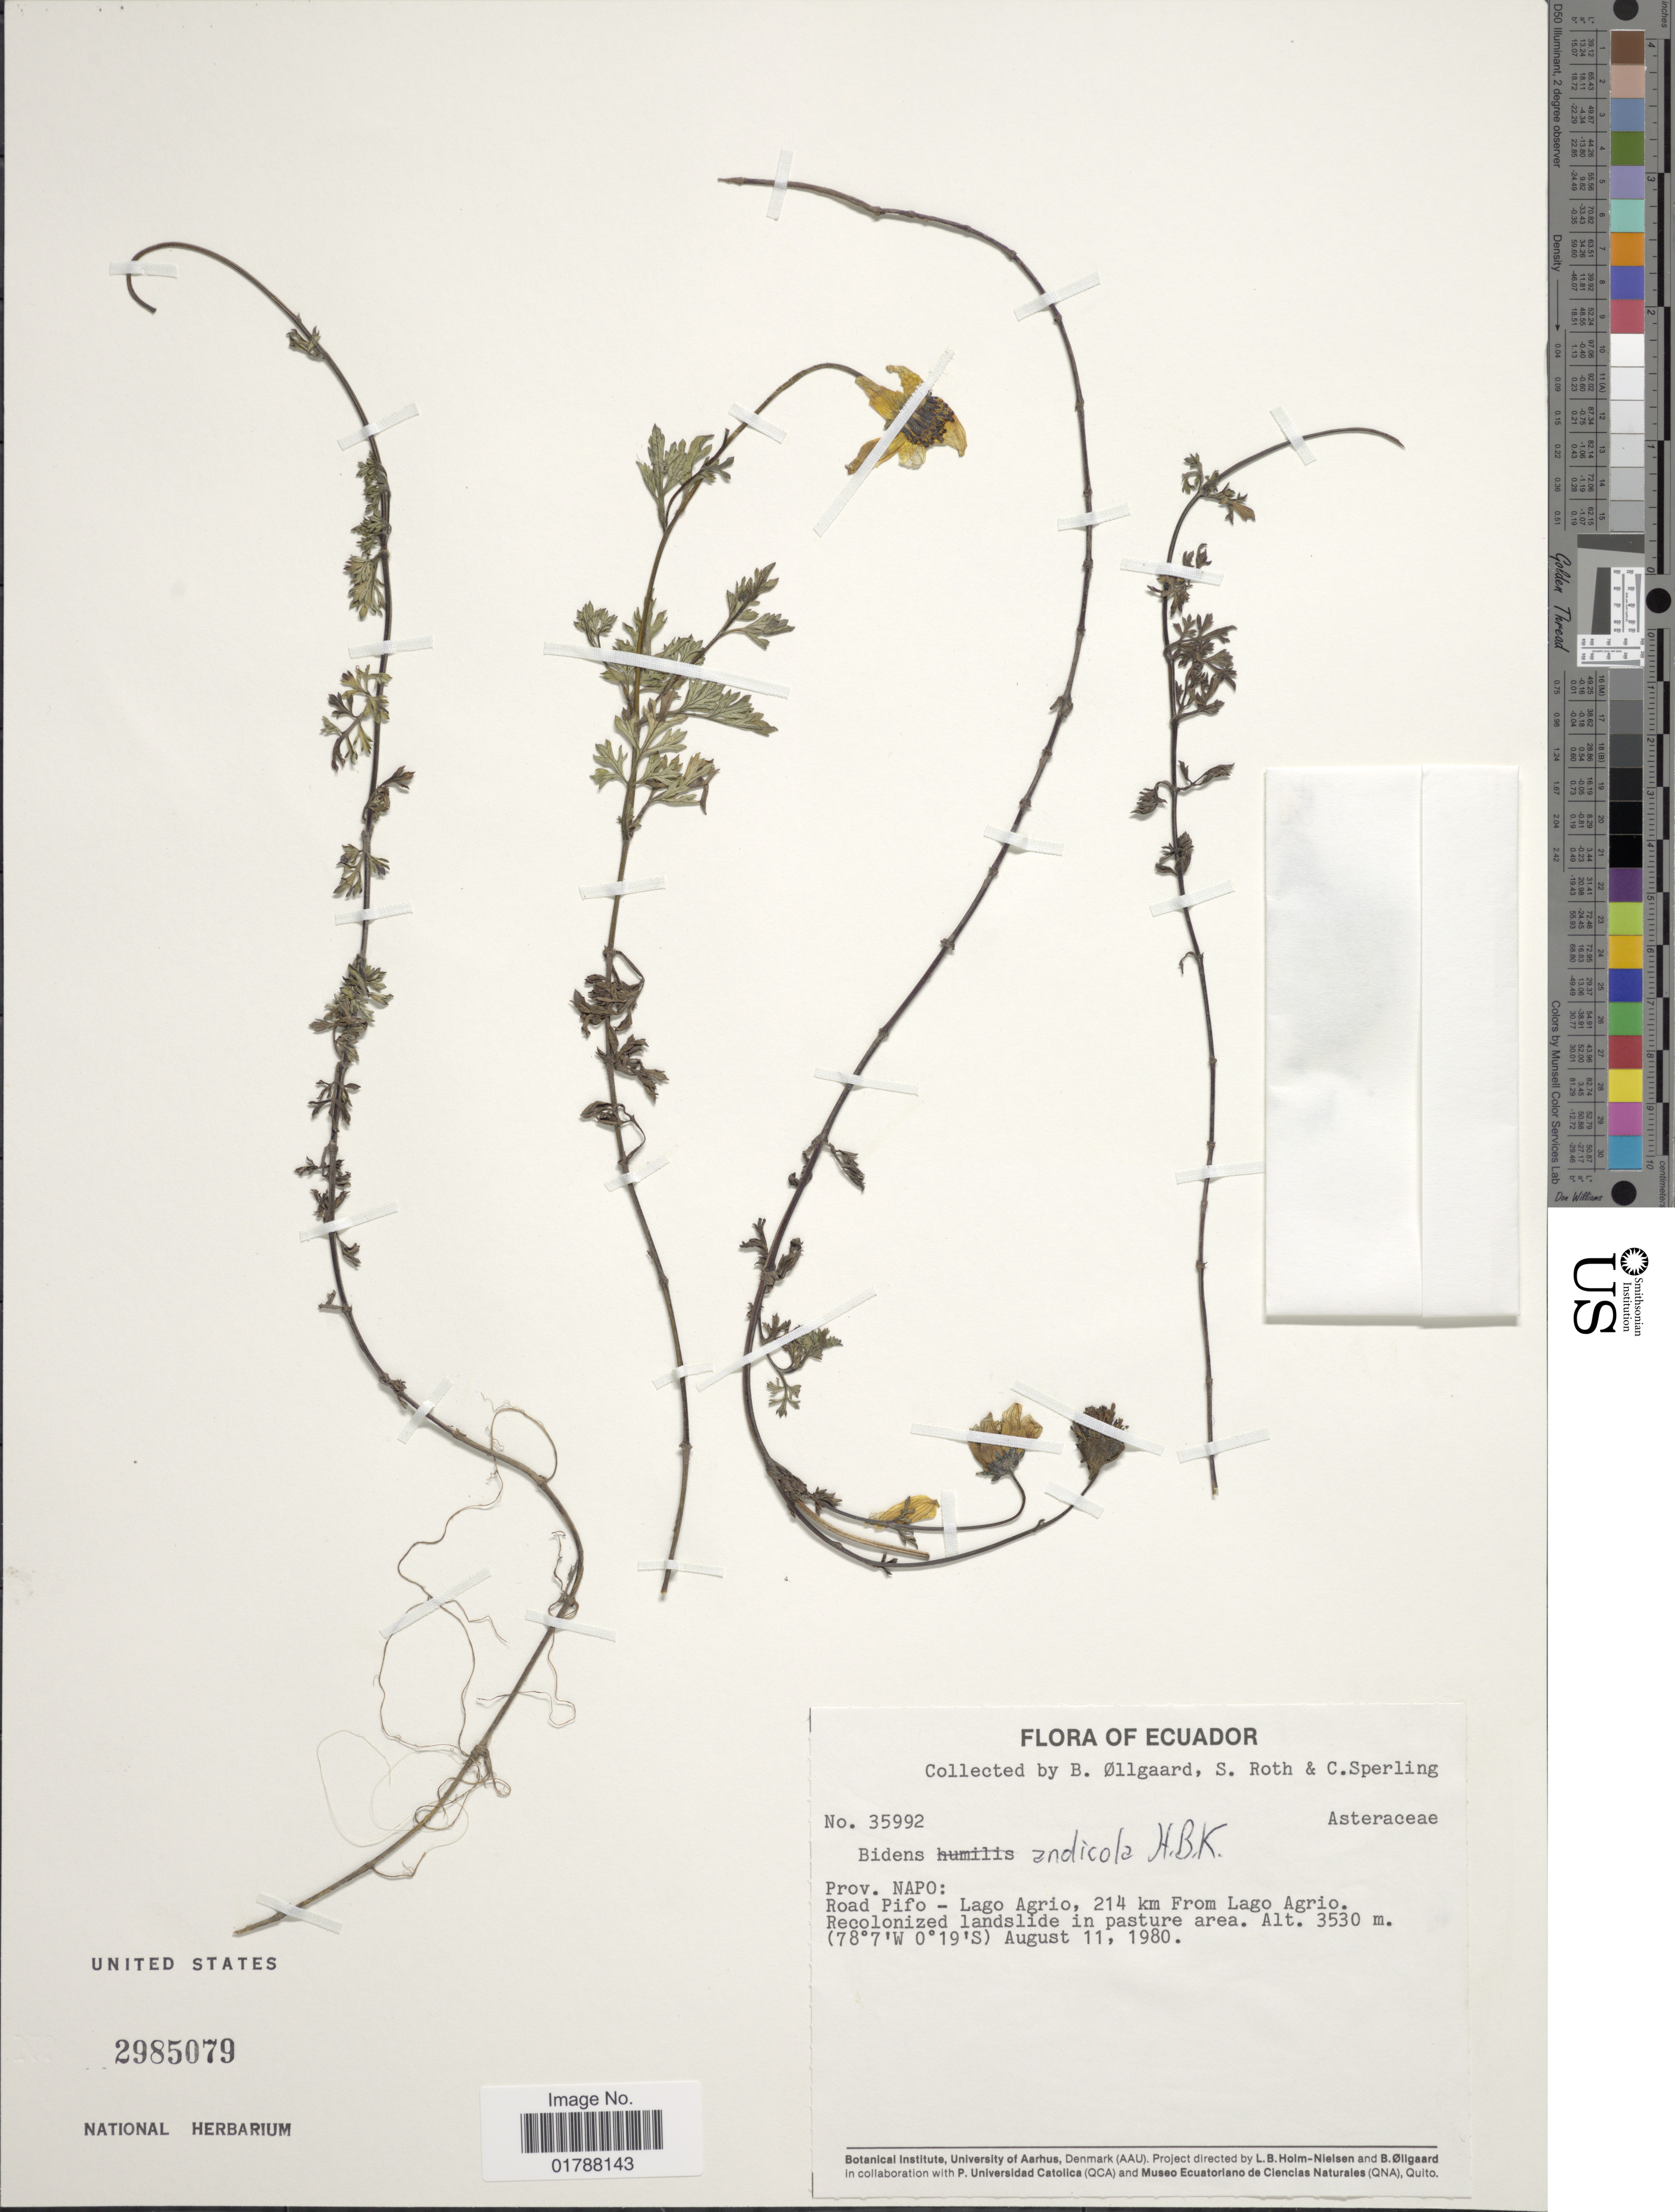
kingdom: Plantae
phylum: Tracheophyta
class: Magnoliopsida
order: Asterales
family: Asteraceae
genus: Bidens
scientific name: Bidens andicola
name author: Kunth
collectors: B. Øllgaard, S. Roth & C. Sperling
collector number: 35992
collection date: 1980-08-11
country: Ecuador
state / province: Napo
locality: Prov. Napo: Road Pifo - Lago Agrio, 214 km From Lago Agrio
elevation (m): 3530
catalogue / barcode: US 2985079